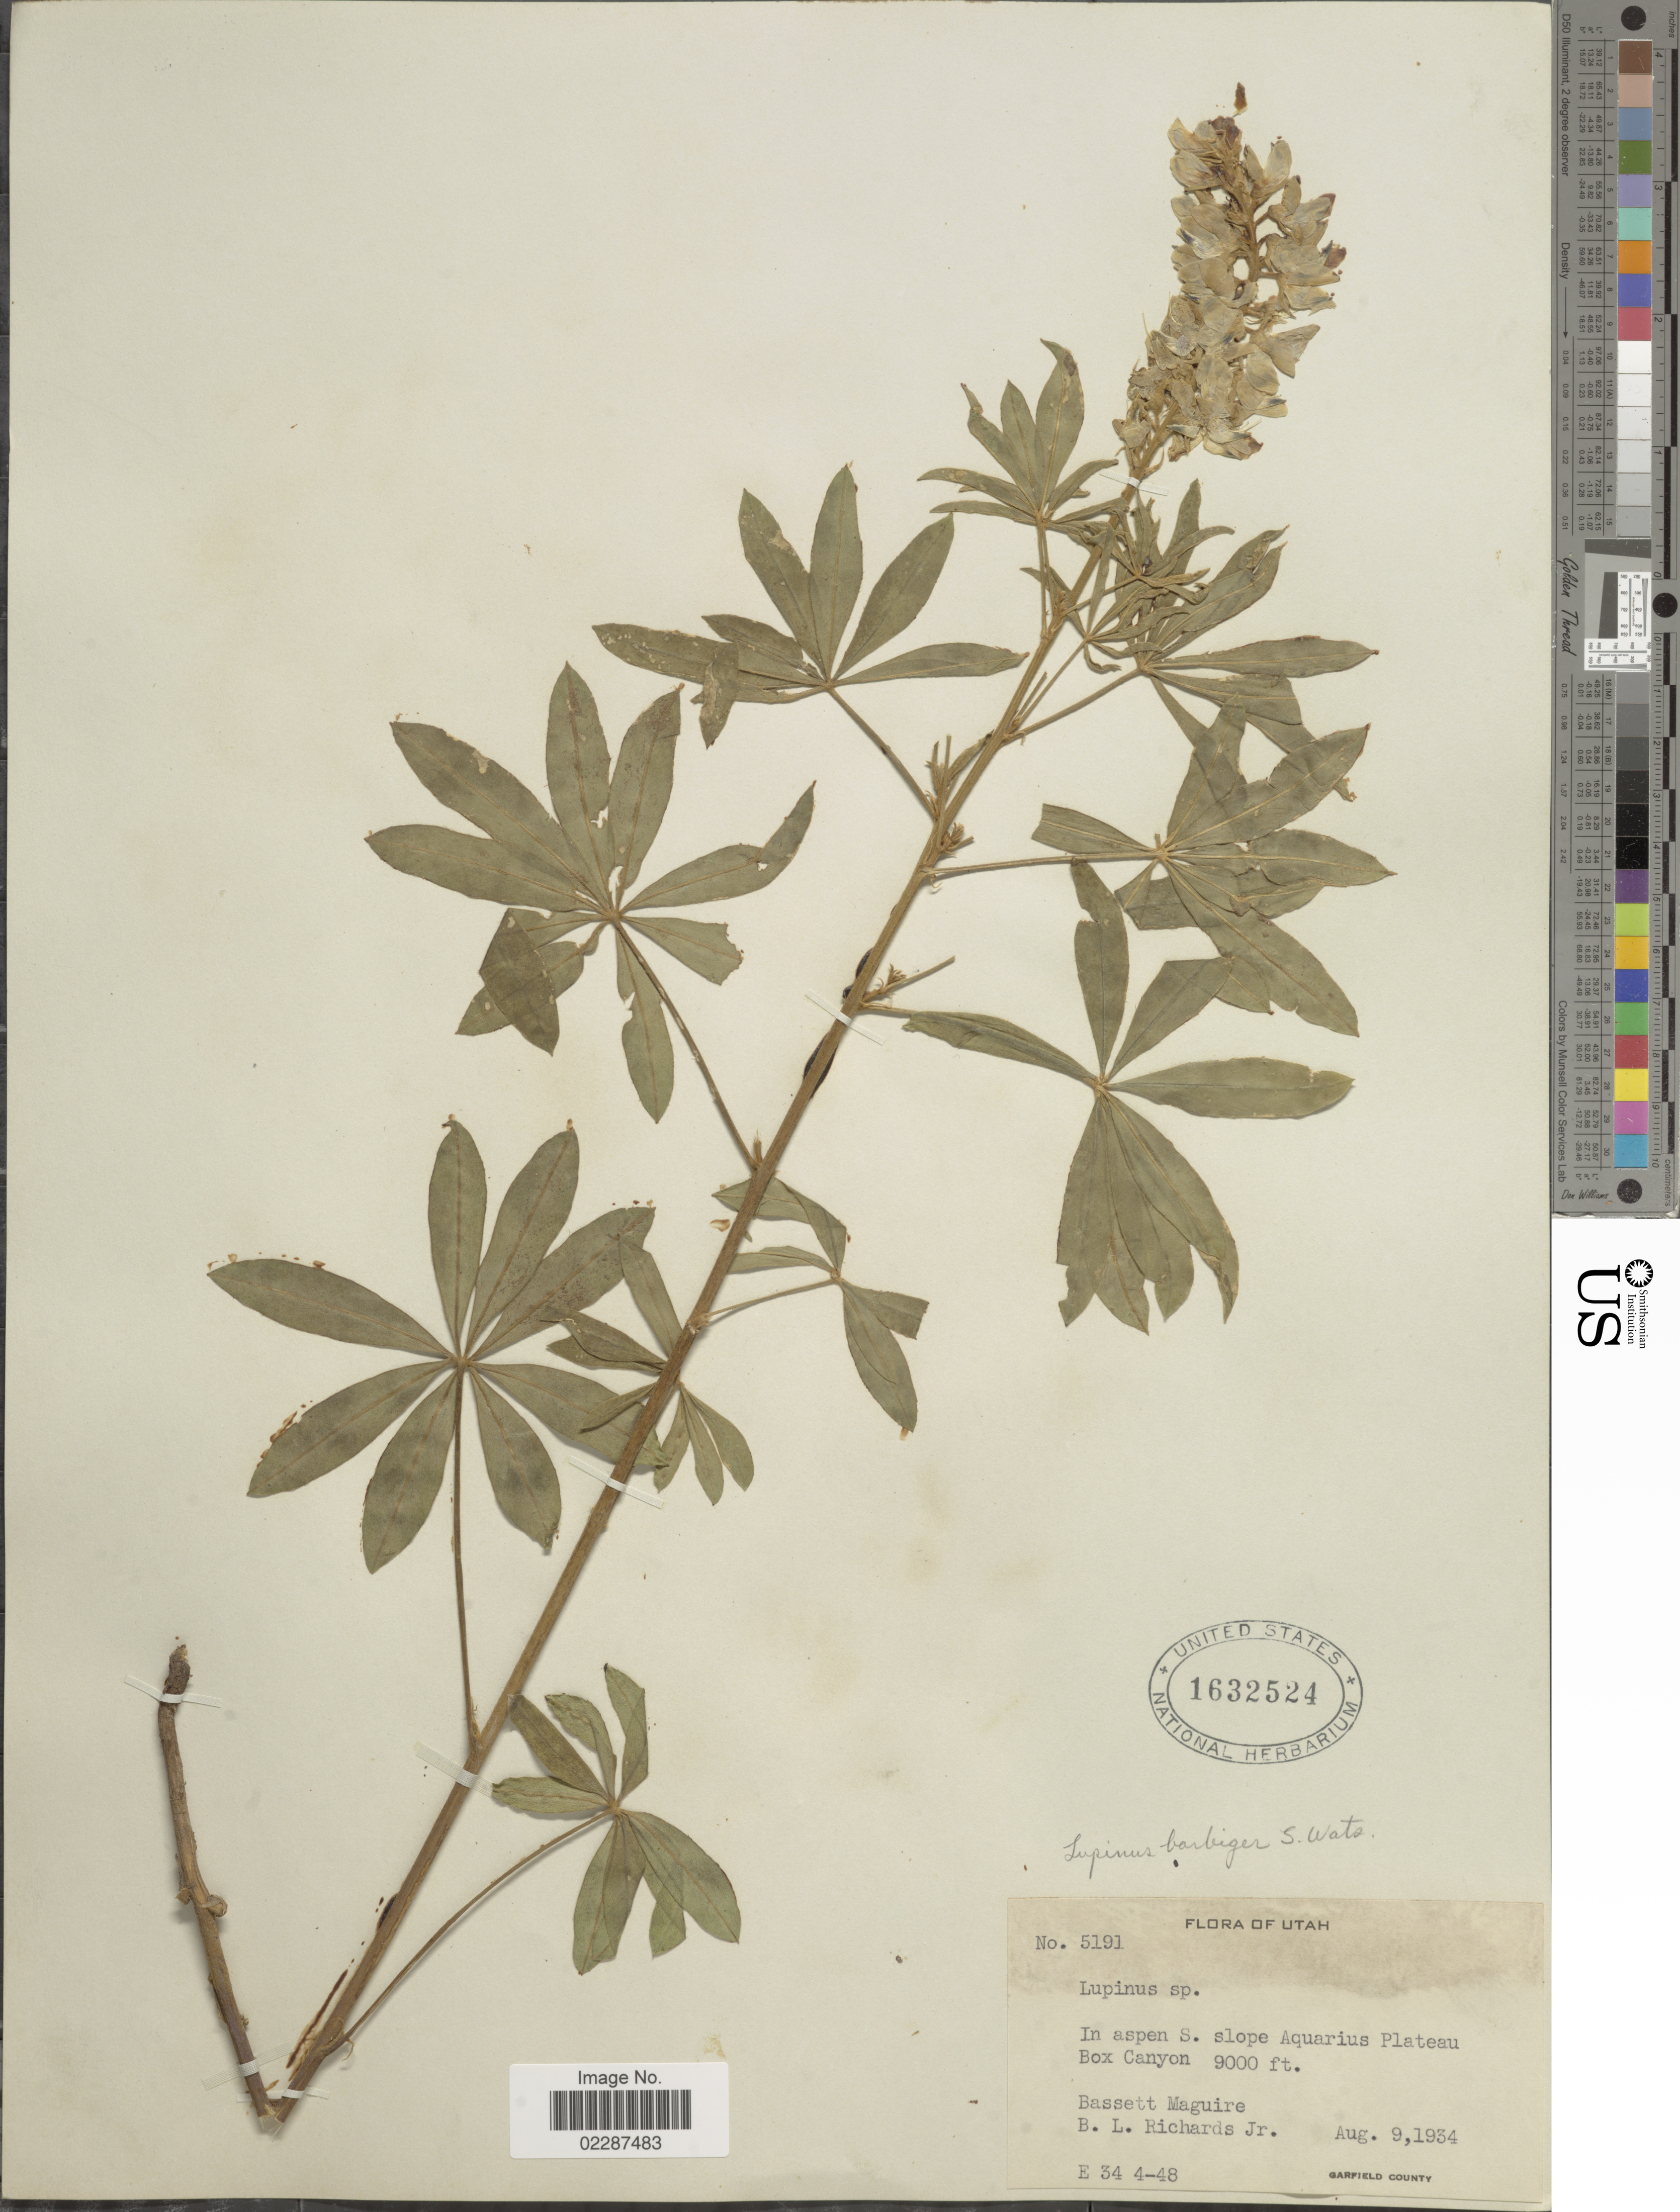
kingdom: Plantae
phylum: Tracheophyta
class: Magnoliopsida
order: Fabales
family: Fabaceae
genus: Lupinus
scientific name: Lupinus sericeus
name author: Pursh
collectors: B. Maguire & B. Richards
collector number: E344448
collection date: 1934-08-09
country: United States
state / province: Utah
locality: In aspen S. slope Aquarias Plateau Box Canyon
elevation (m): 2743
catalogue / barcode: US 1632524